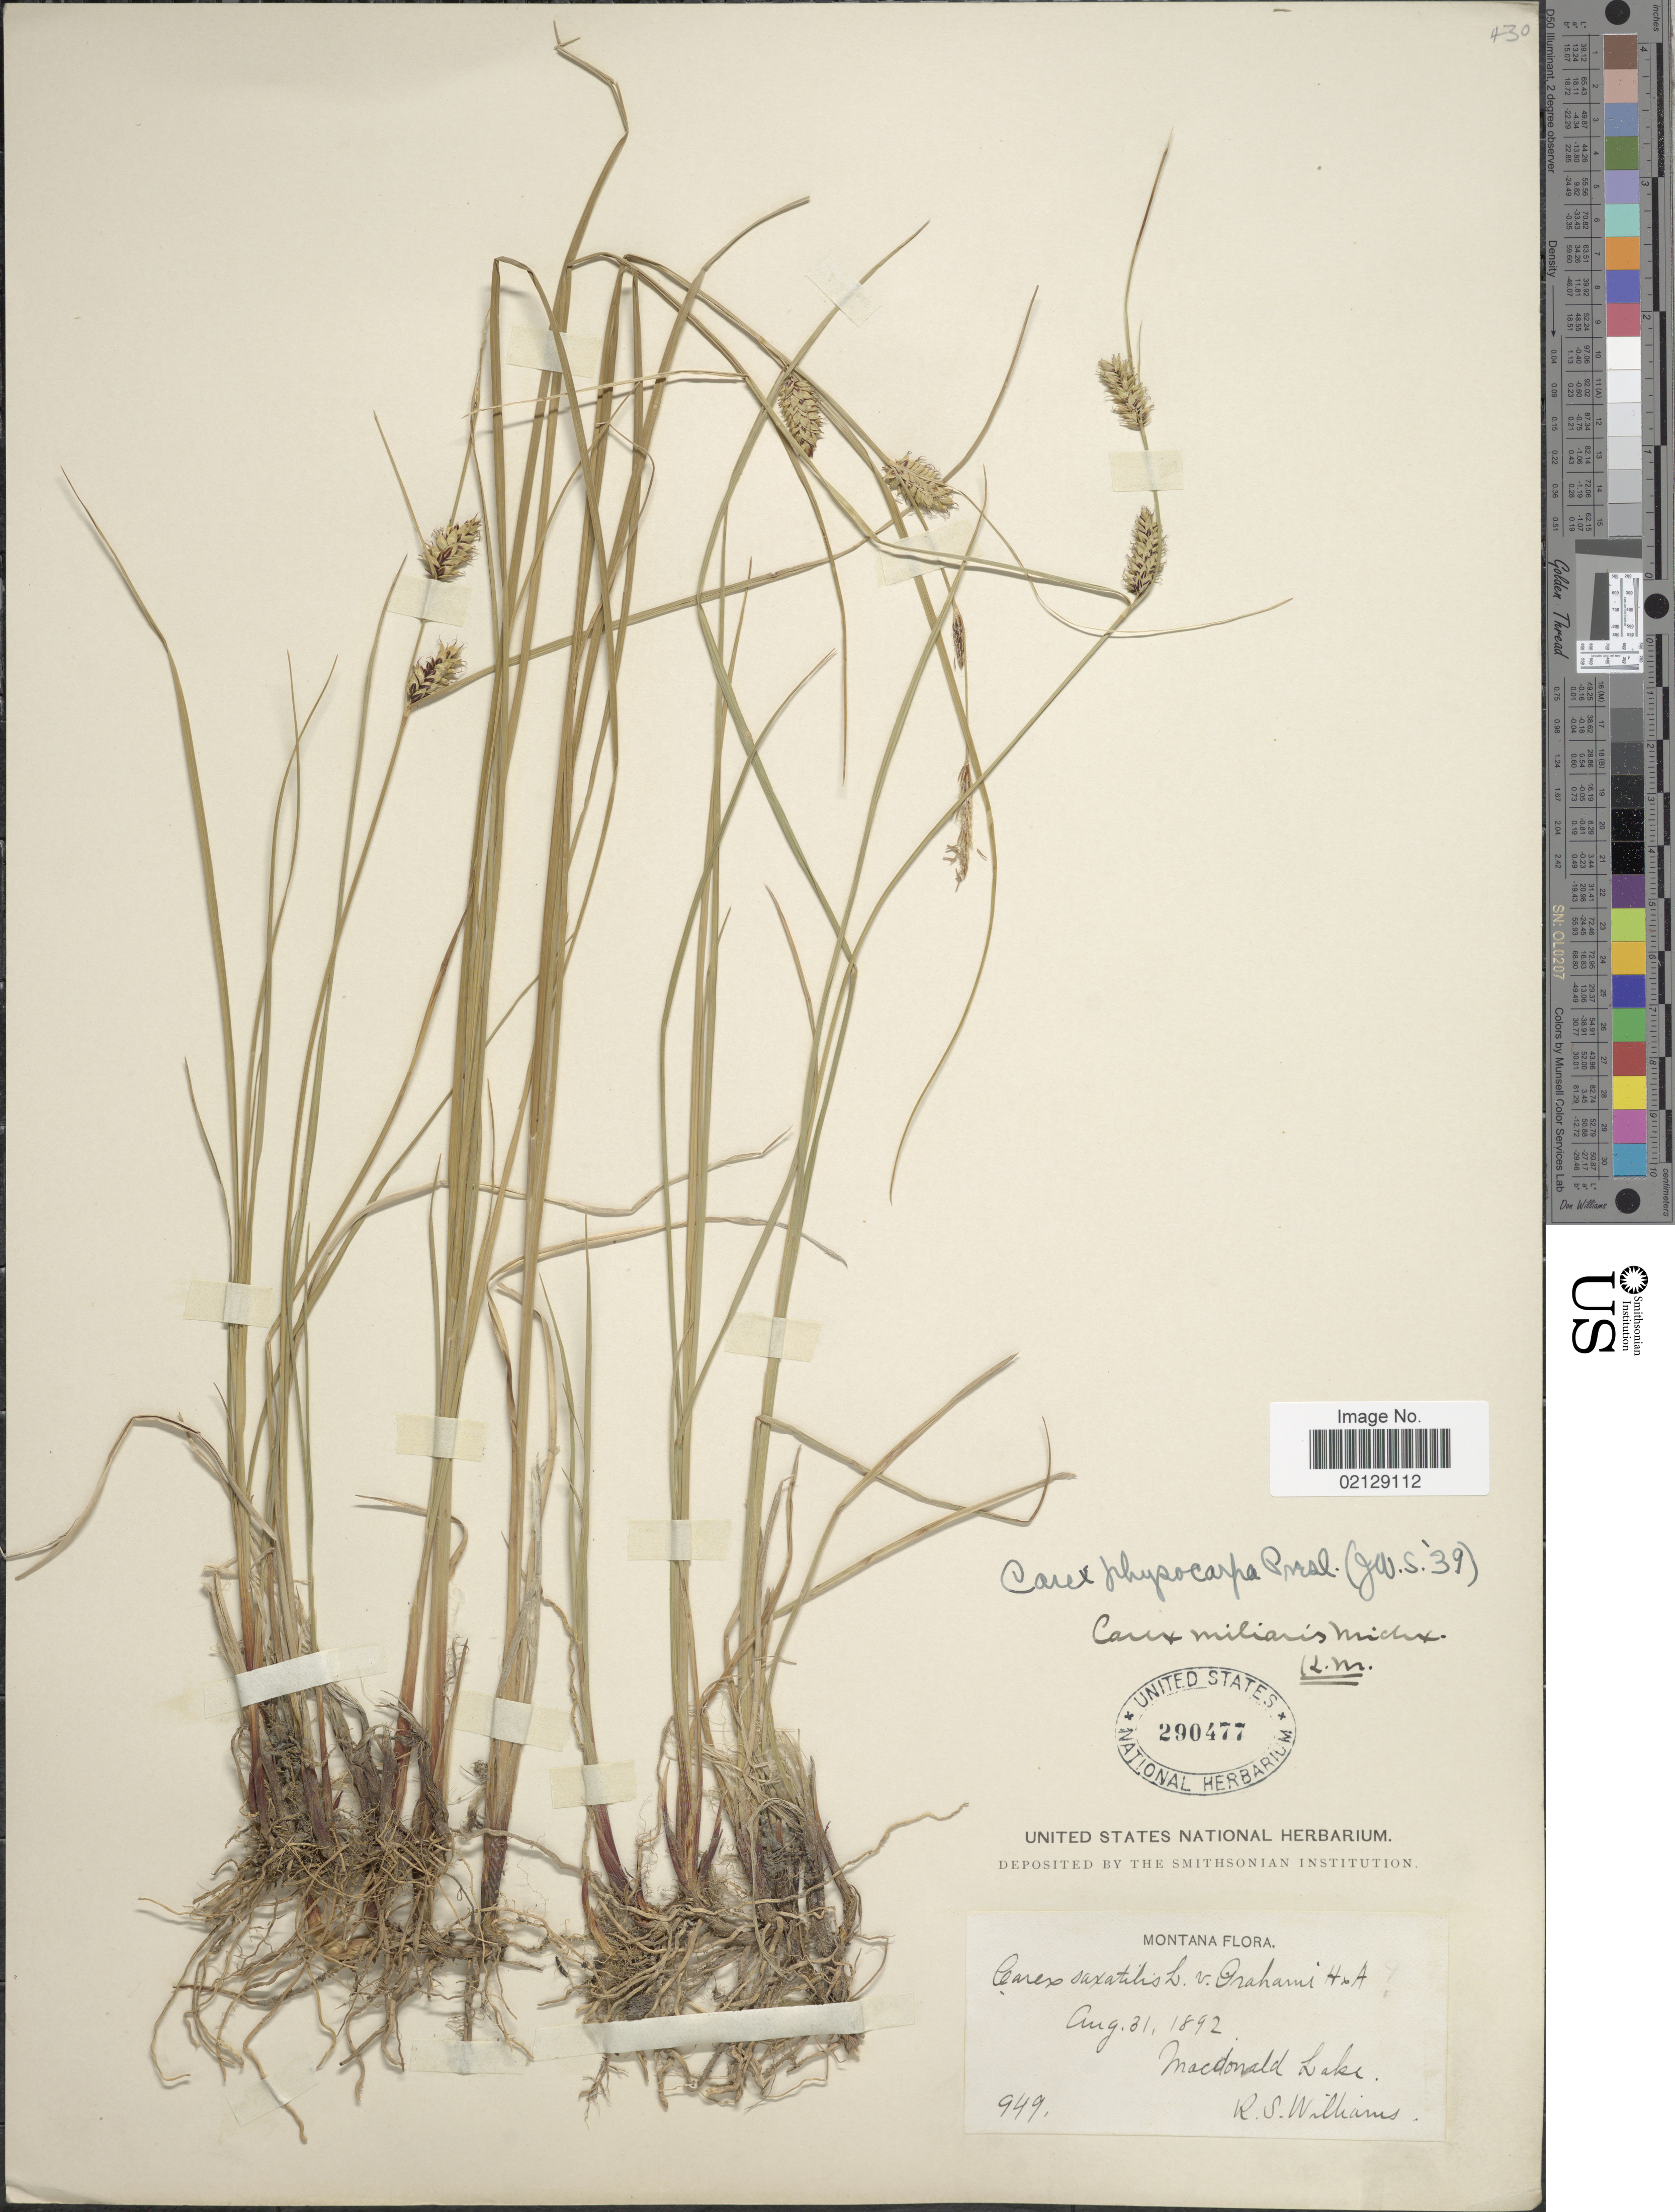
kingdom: Plantae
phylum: Tracheophyta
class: Liliopsida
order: Poales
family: Cyperaceae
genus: Carex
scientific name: Carex saxatilis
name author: L.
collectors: R. S. Williams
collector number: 949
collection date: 1892-08-31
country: United States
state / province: Montana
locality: MacDonald Lake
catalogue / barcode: US 290477